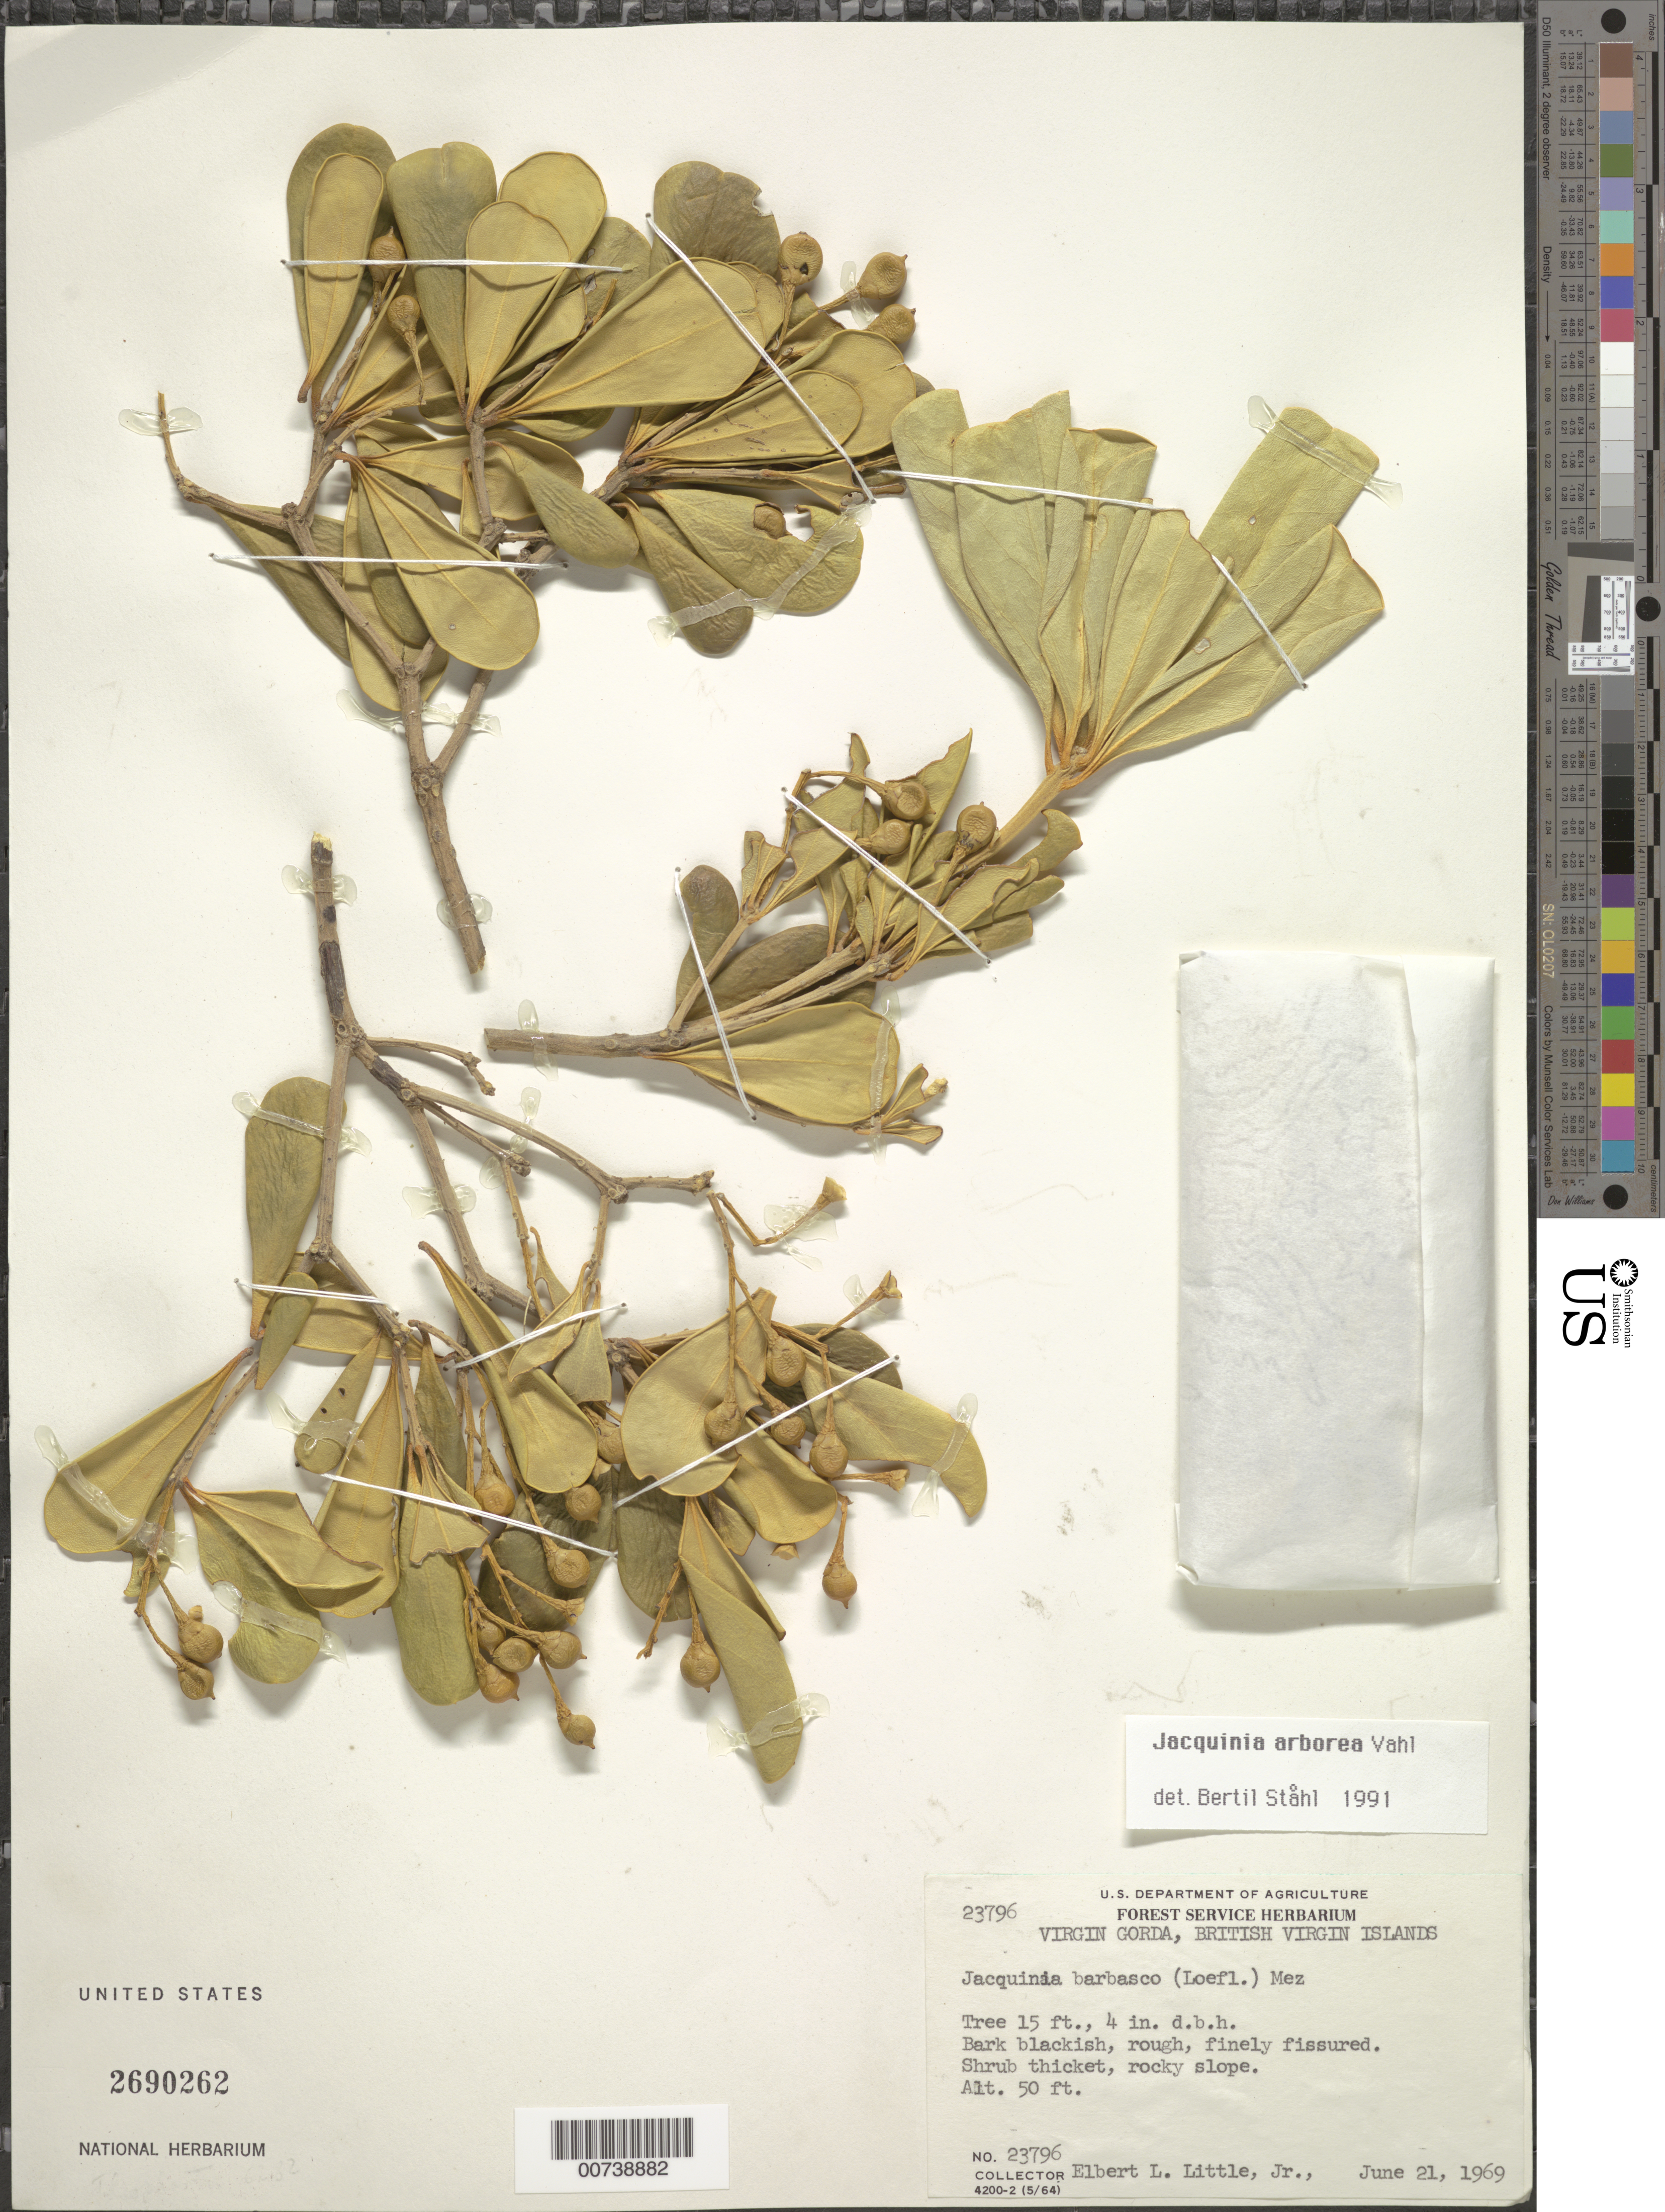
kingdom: Plantae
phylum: Tracheophyta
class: Magnoliopsida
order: Ericales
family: Primulaceae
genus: Jacquinia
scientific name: Jacquinia arborea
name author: Vahl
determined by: Ståhl, B.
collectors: E. L. Little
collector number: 23796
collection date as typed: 21 Jun 1969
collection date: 1969-06-21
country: British Virgin Islands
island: Virgin Gorda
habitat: Shrub thicket. Rocky slope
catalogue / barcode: US 2690262